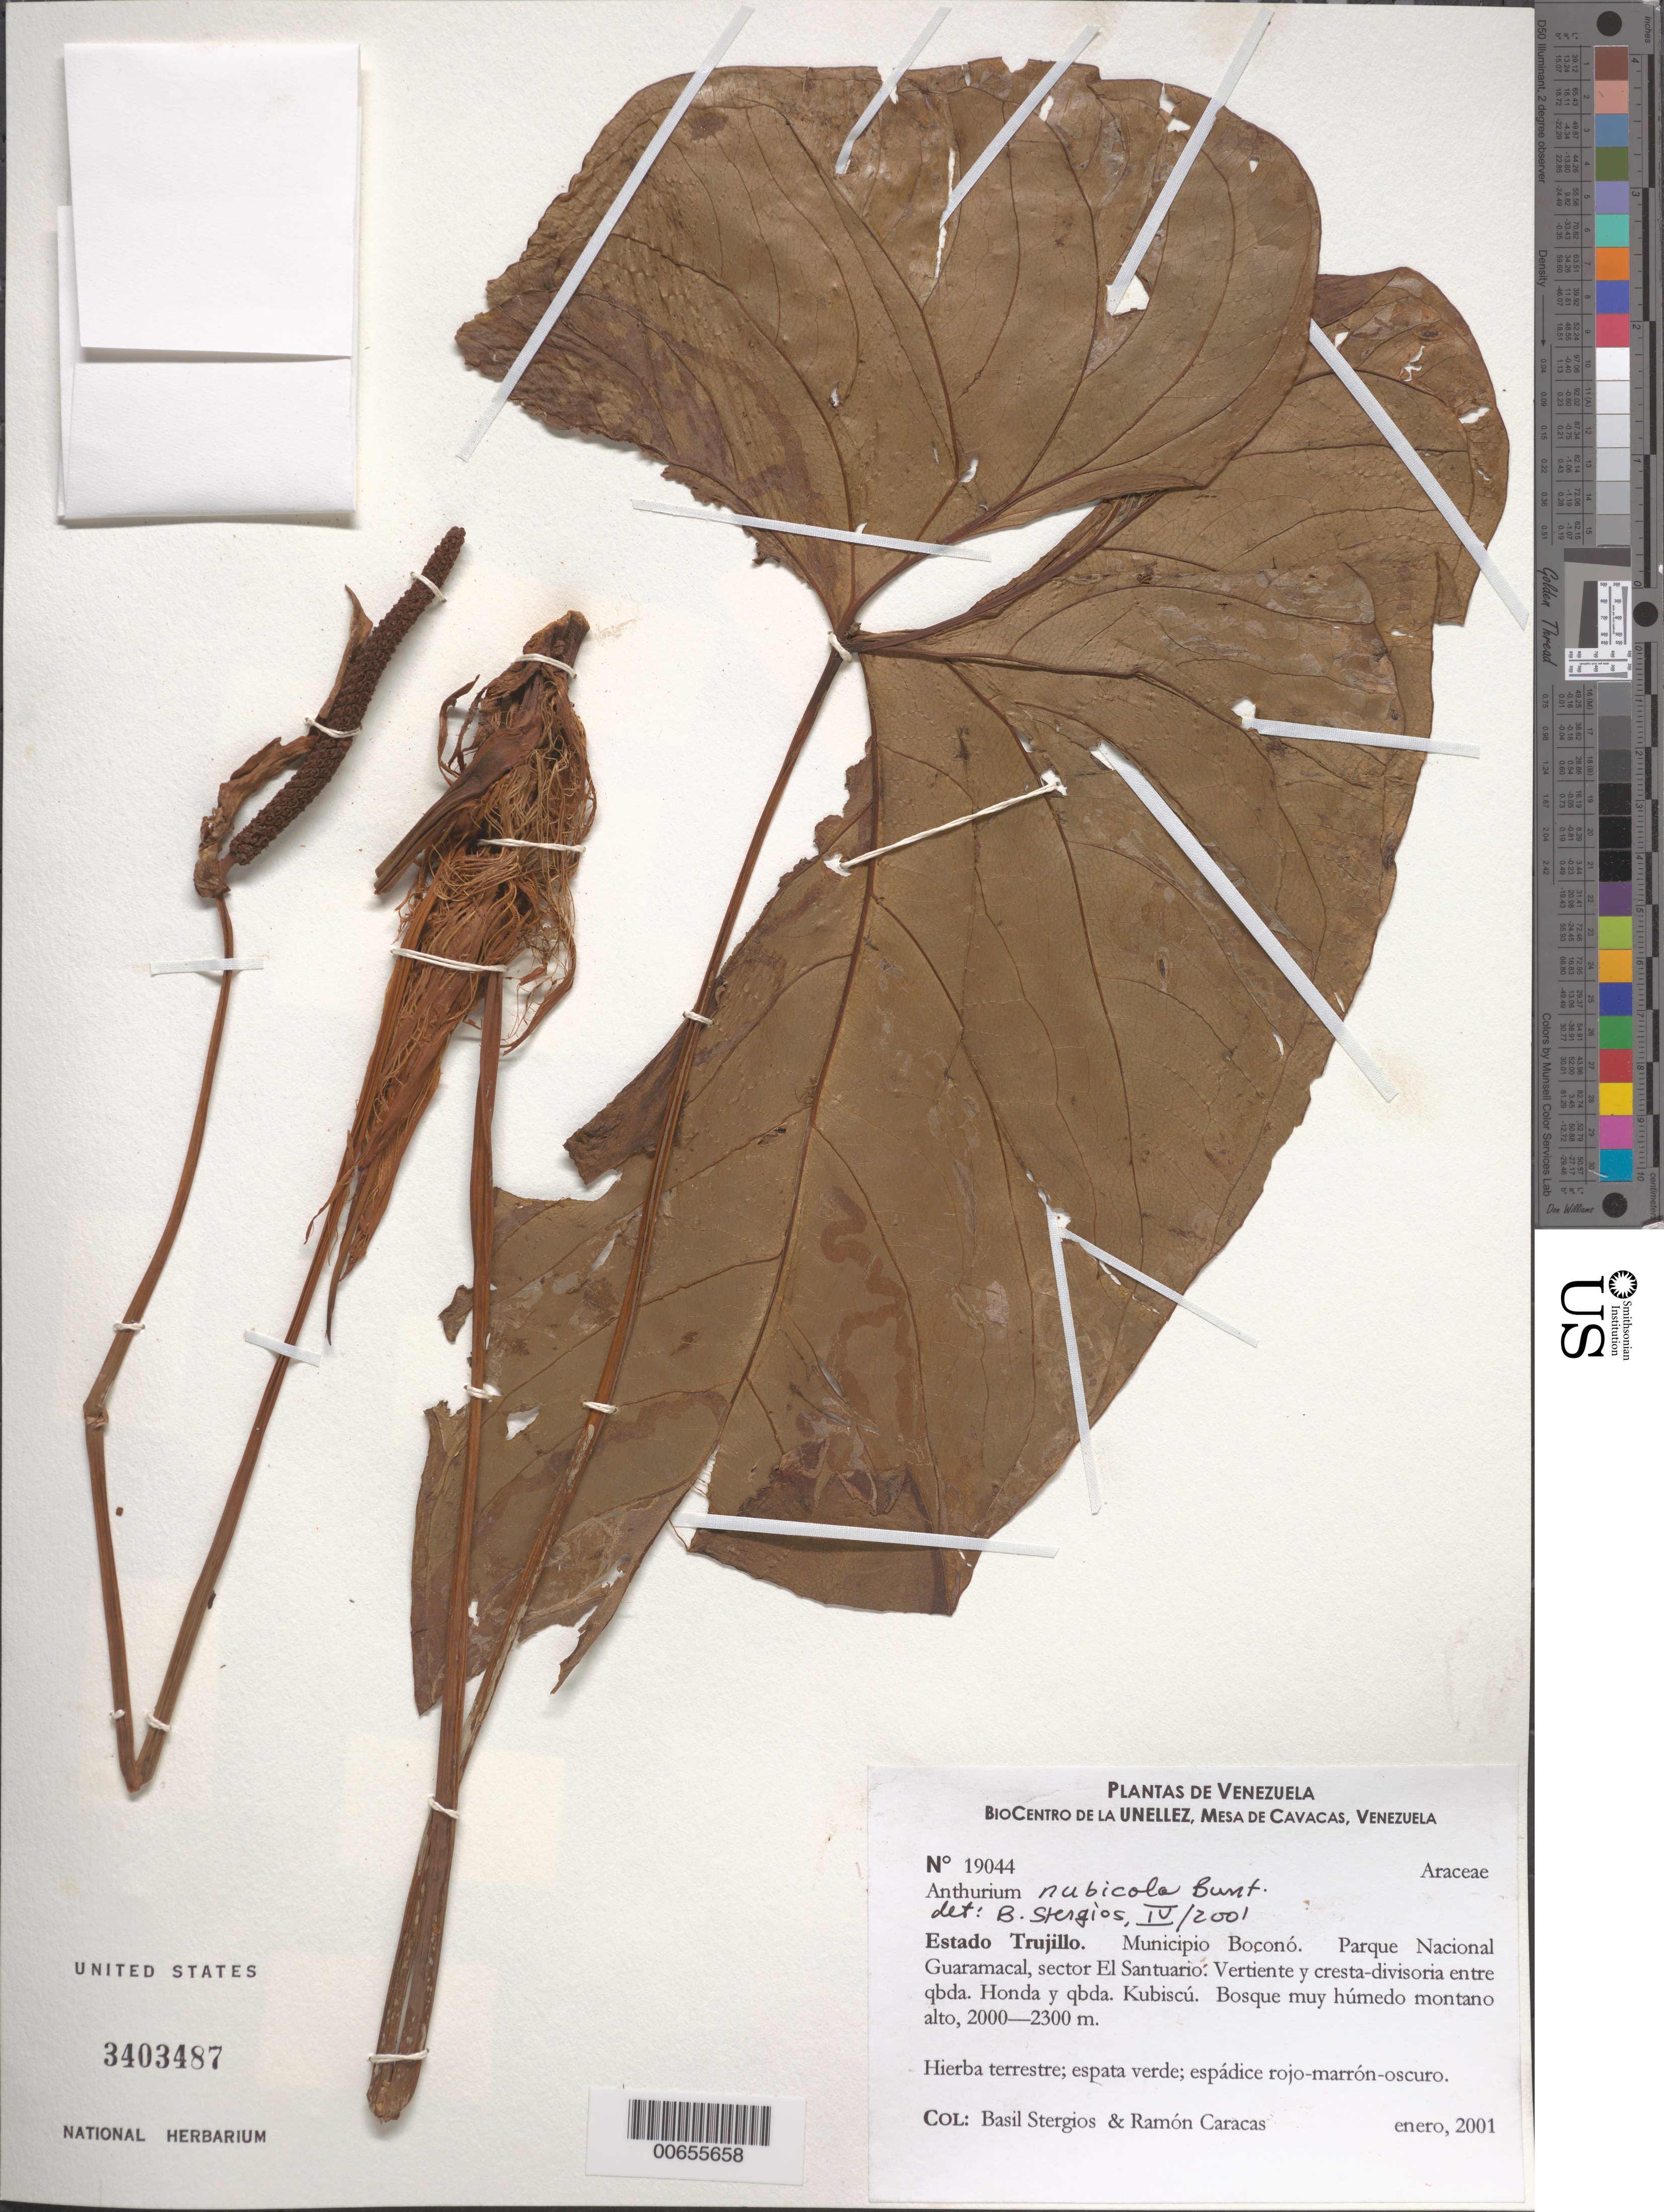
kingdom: Plantae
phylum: Tracheophyta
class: Liliopsida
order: Alismatales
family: Araceae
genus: Anthurium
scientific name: Anthurium nubicola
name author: G.S. Bunting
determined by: Stergios, B. G.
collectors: B. G. Stergios & R. Caracas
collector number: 19044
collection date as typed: Jan 2001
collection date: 2001-01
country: Venezuela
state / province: Trujillo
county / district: Boconó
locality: Parque Nacional Guaramacal, sector El Santuario, vertiente y cresta-divisoria entre Quebrada Honda y Quebrada Kubiscú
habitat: Bosque muy húmedo montano alto.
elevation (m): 2000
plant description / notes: PORT, US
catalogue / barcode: US 3403487